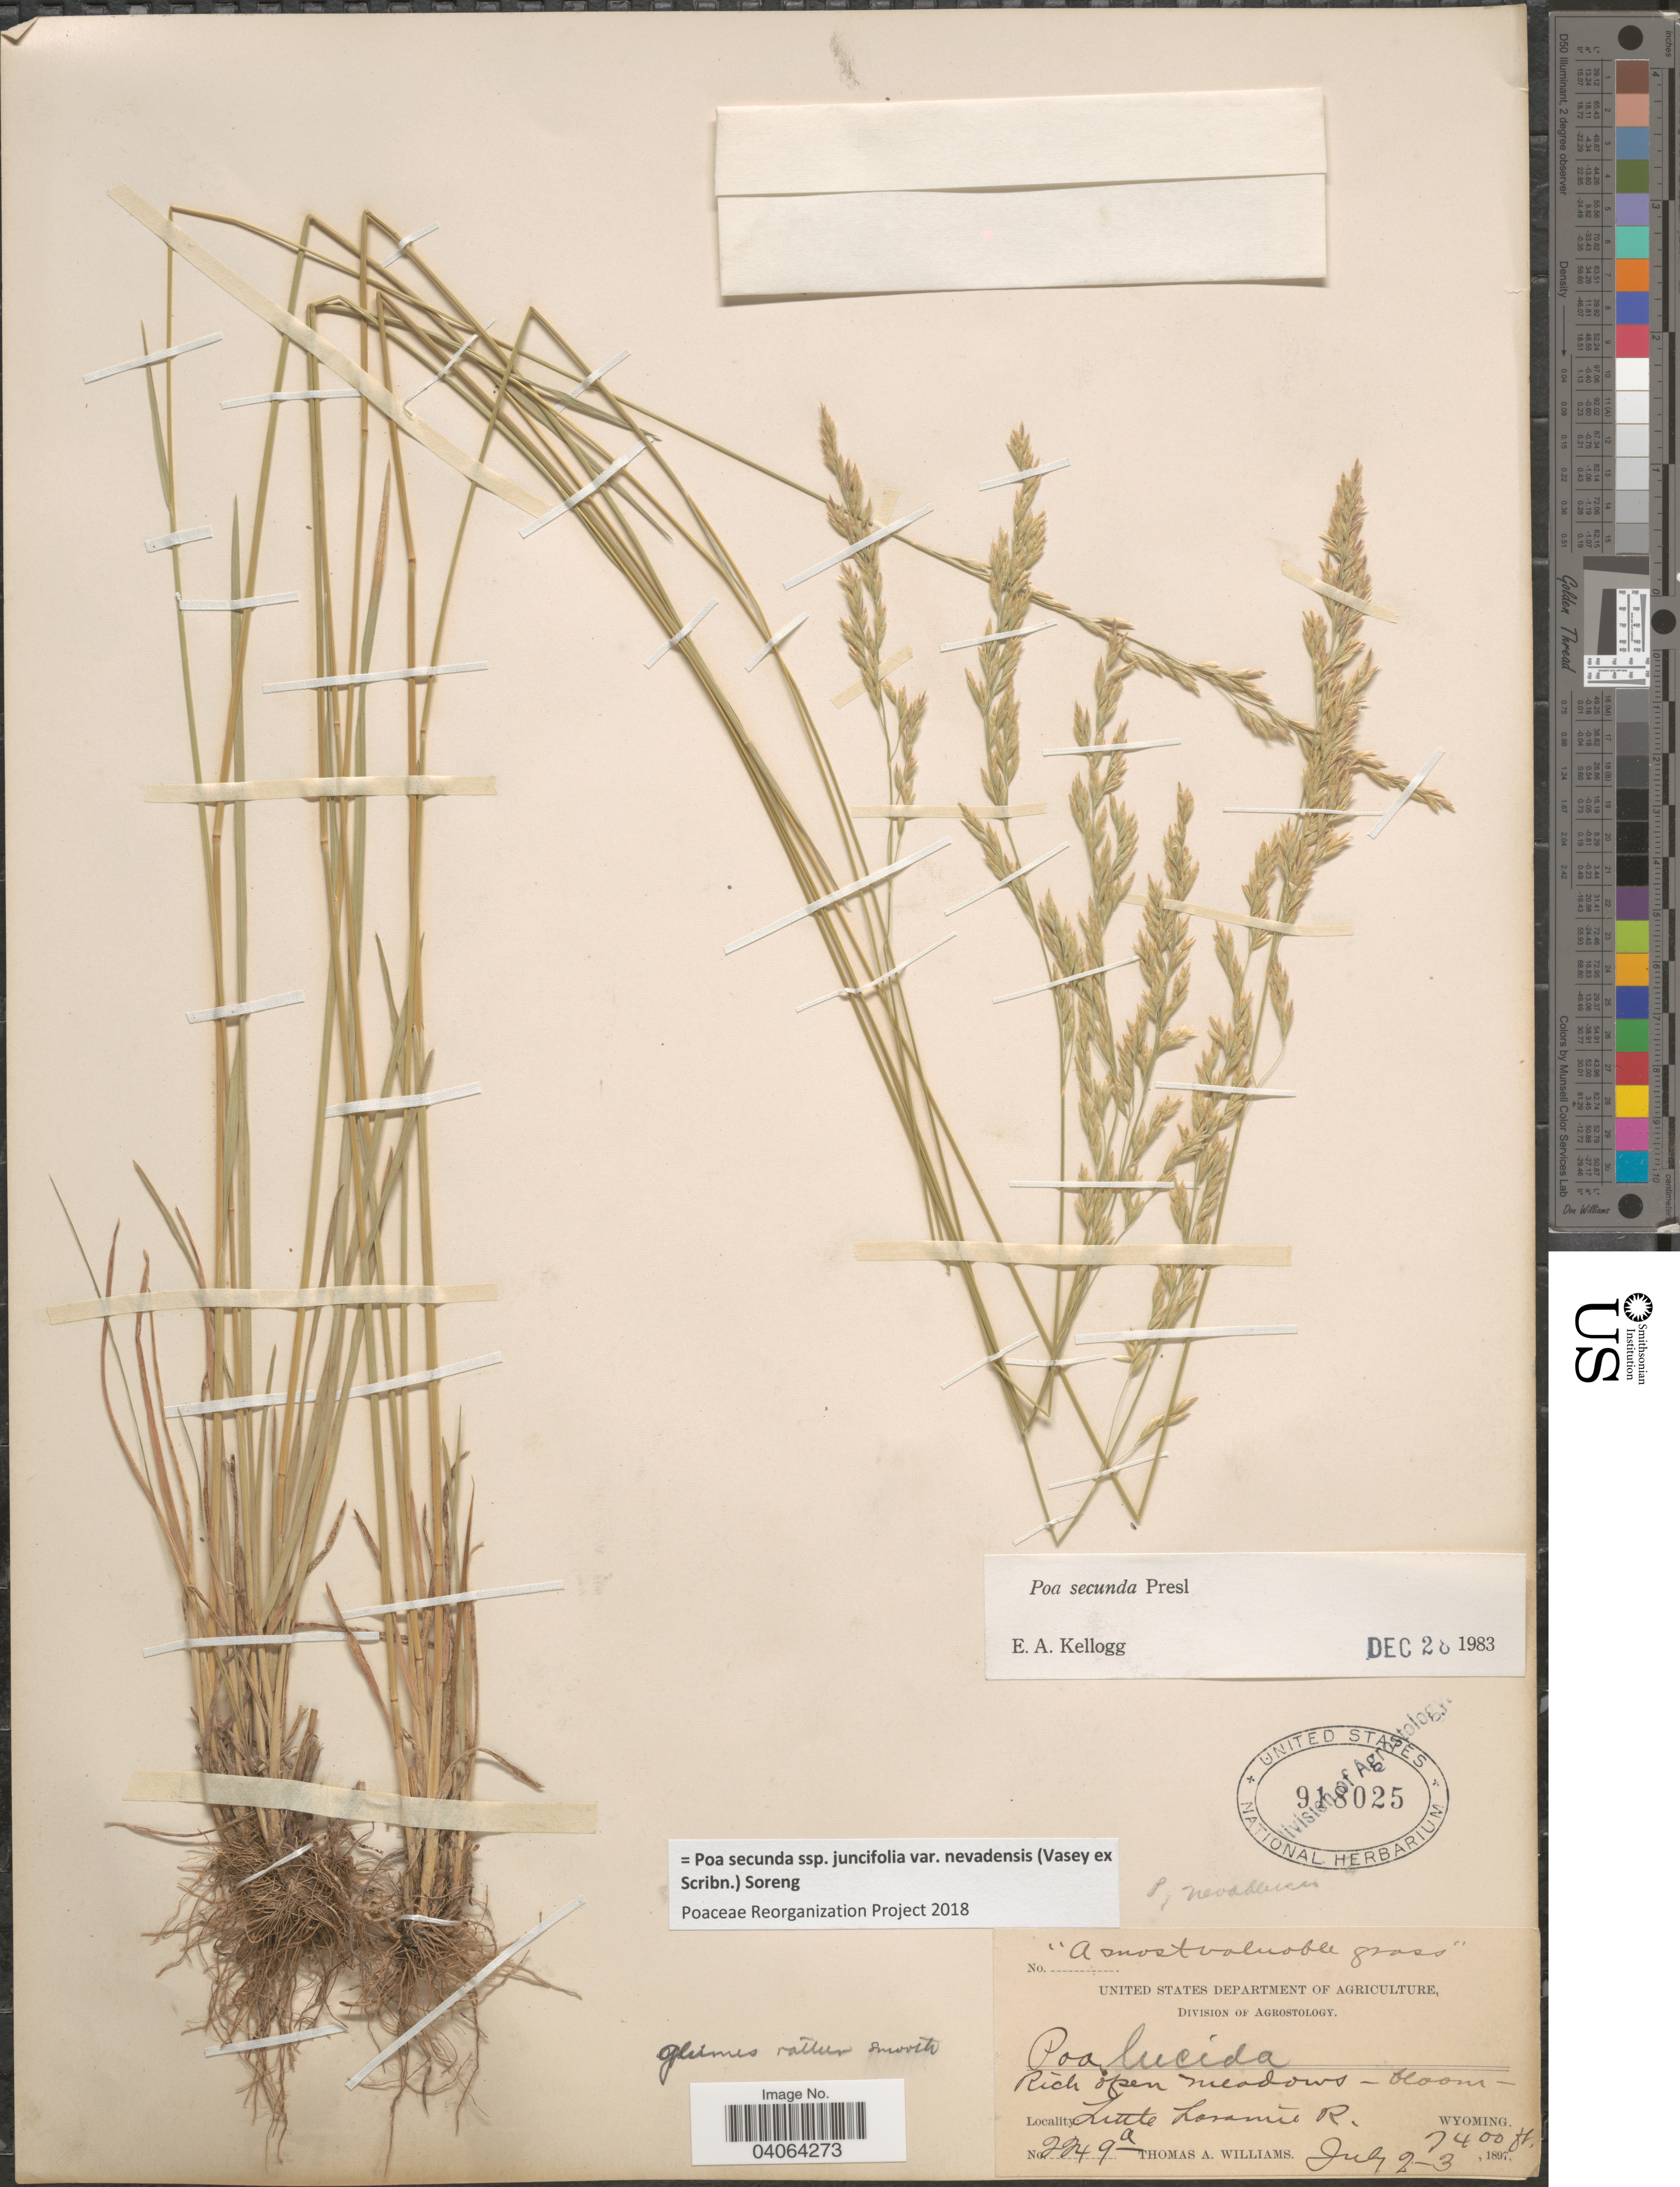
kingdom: Plantae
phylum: Tracheophyta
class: Liliopsida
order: Poales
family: Poaceae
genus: Poa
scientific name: Poa secunda subsp. juncifolia var. nevadensis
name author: (Vasey ex Scribn.) Soreng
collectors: T. A. Williams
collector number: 2249a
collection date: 1897-07-02/1897-07-03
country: United States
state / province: Wyoming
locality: Little Laramie R.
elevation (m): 2256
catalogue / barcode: US 918025